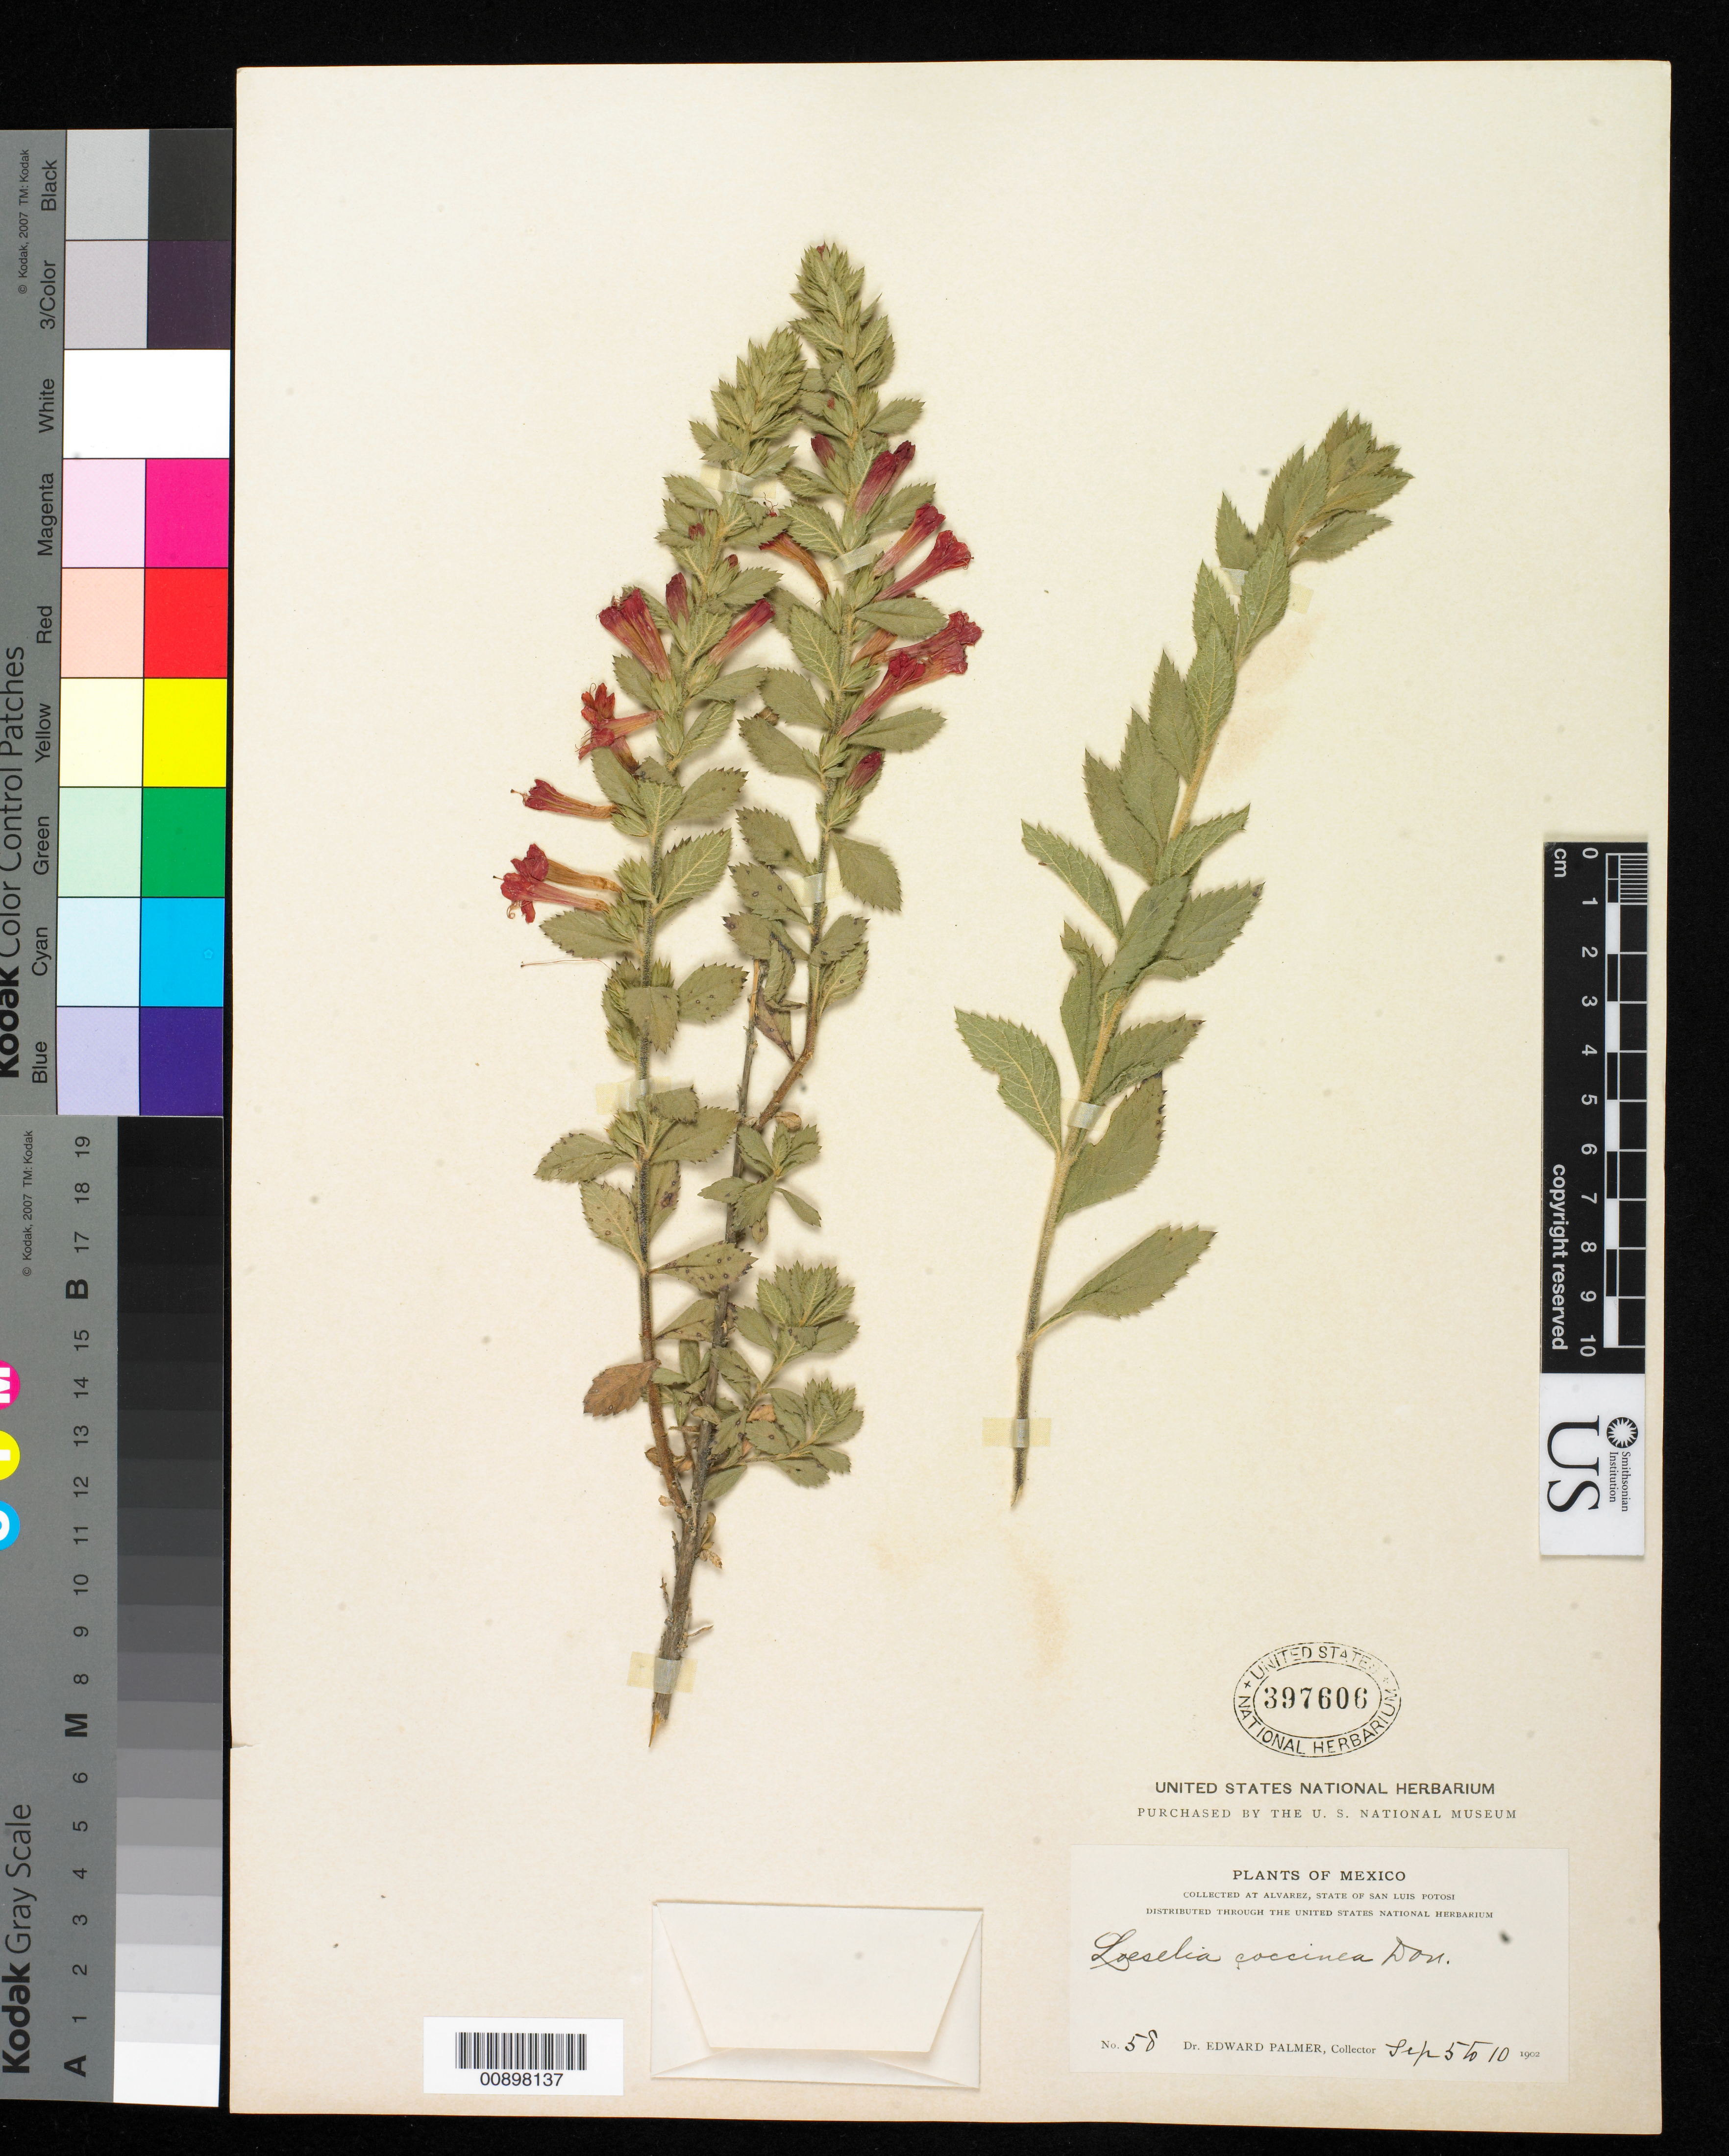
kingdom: Plantae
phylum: Tracheophyta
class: Magnoliopsida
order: Ericales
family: Polemoniaceae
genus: Loeselia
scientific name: Loeselia coccinea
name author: (Cav.) G. Don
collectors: E. Palmer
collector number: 58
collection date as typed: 05 Sep 1902 to 10 Sep 1902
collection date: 1902-09-05/1902-09-10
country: Mexico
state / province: San Luis Potosí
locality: Alvarez, San Luis Potosí.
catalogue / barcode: US 397606